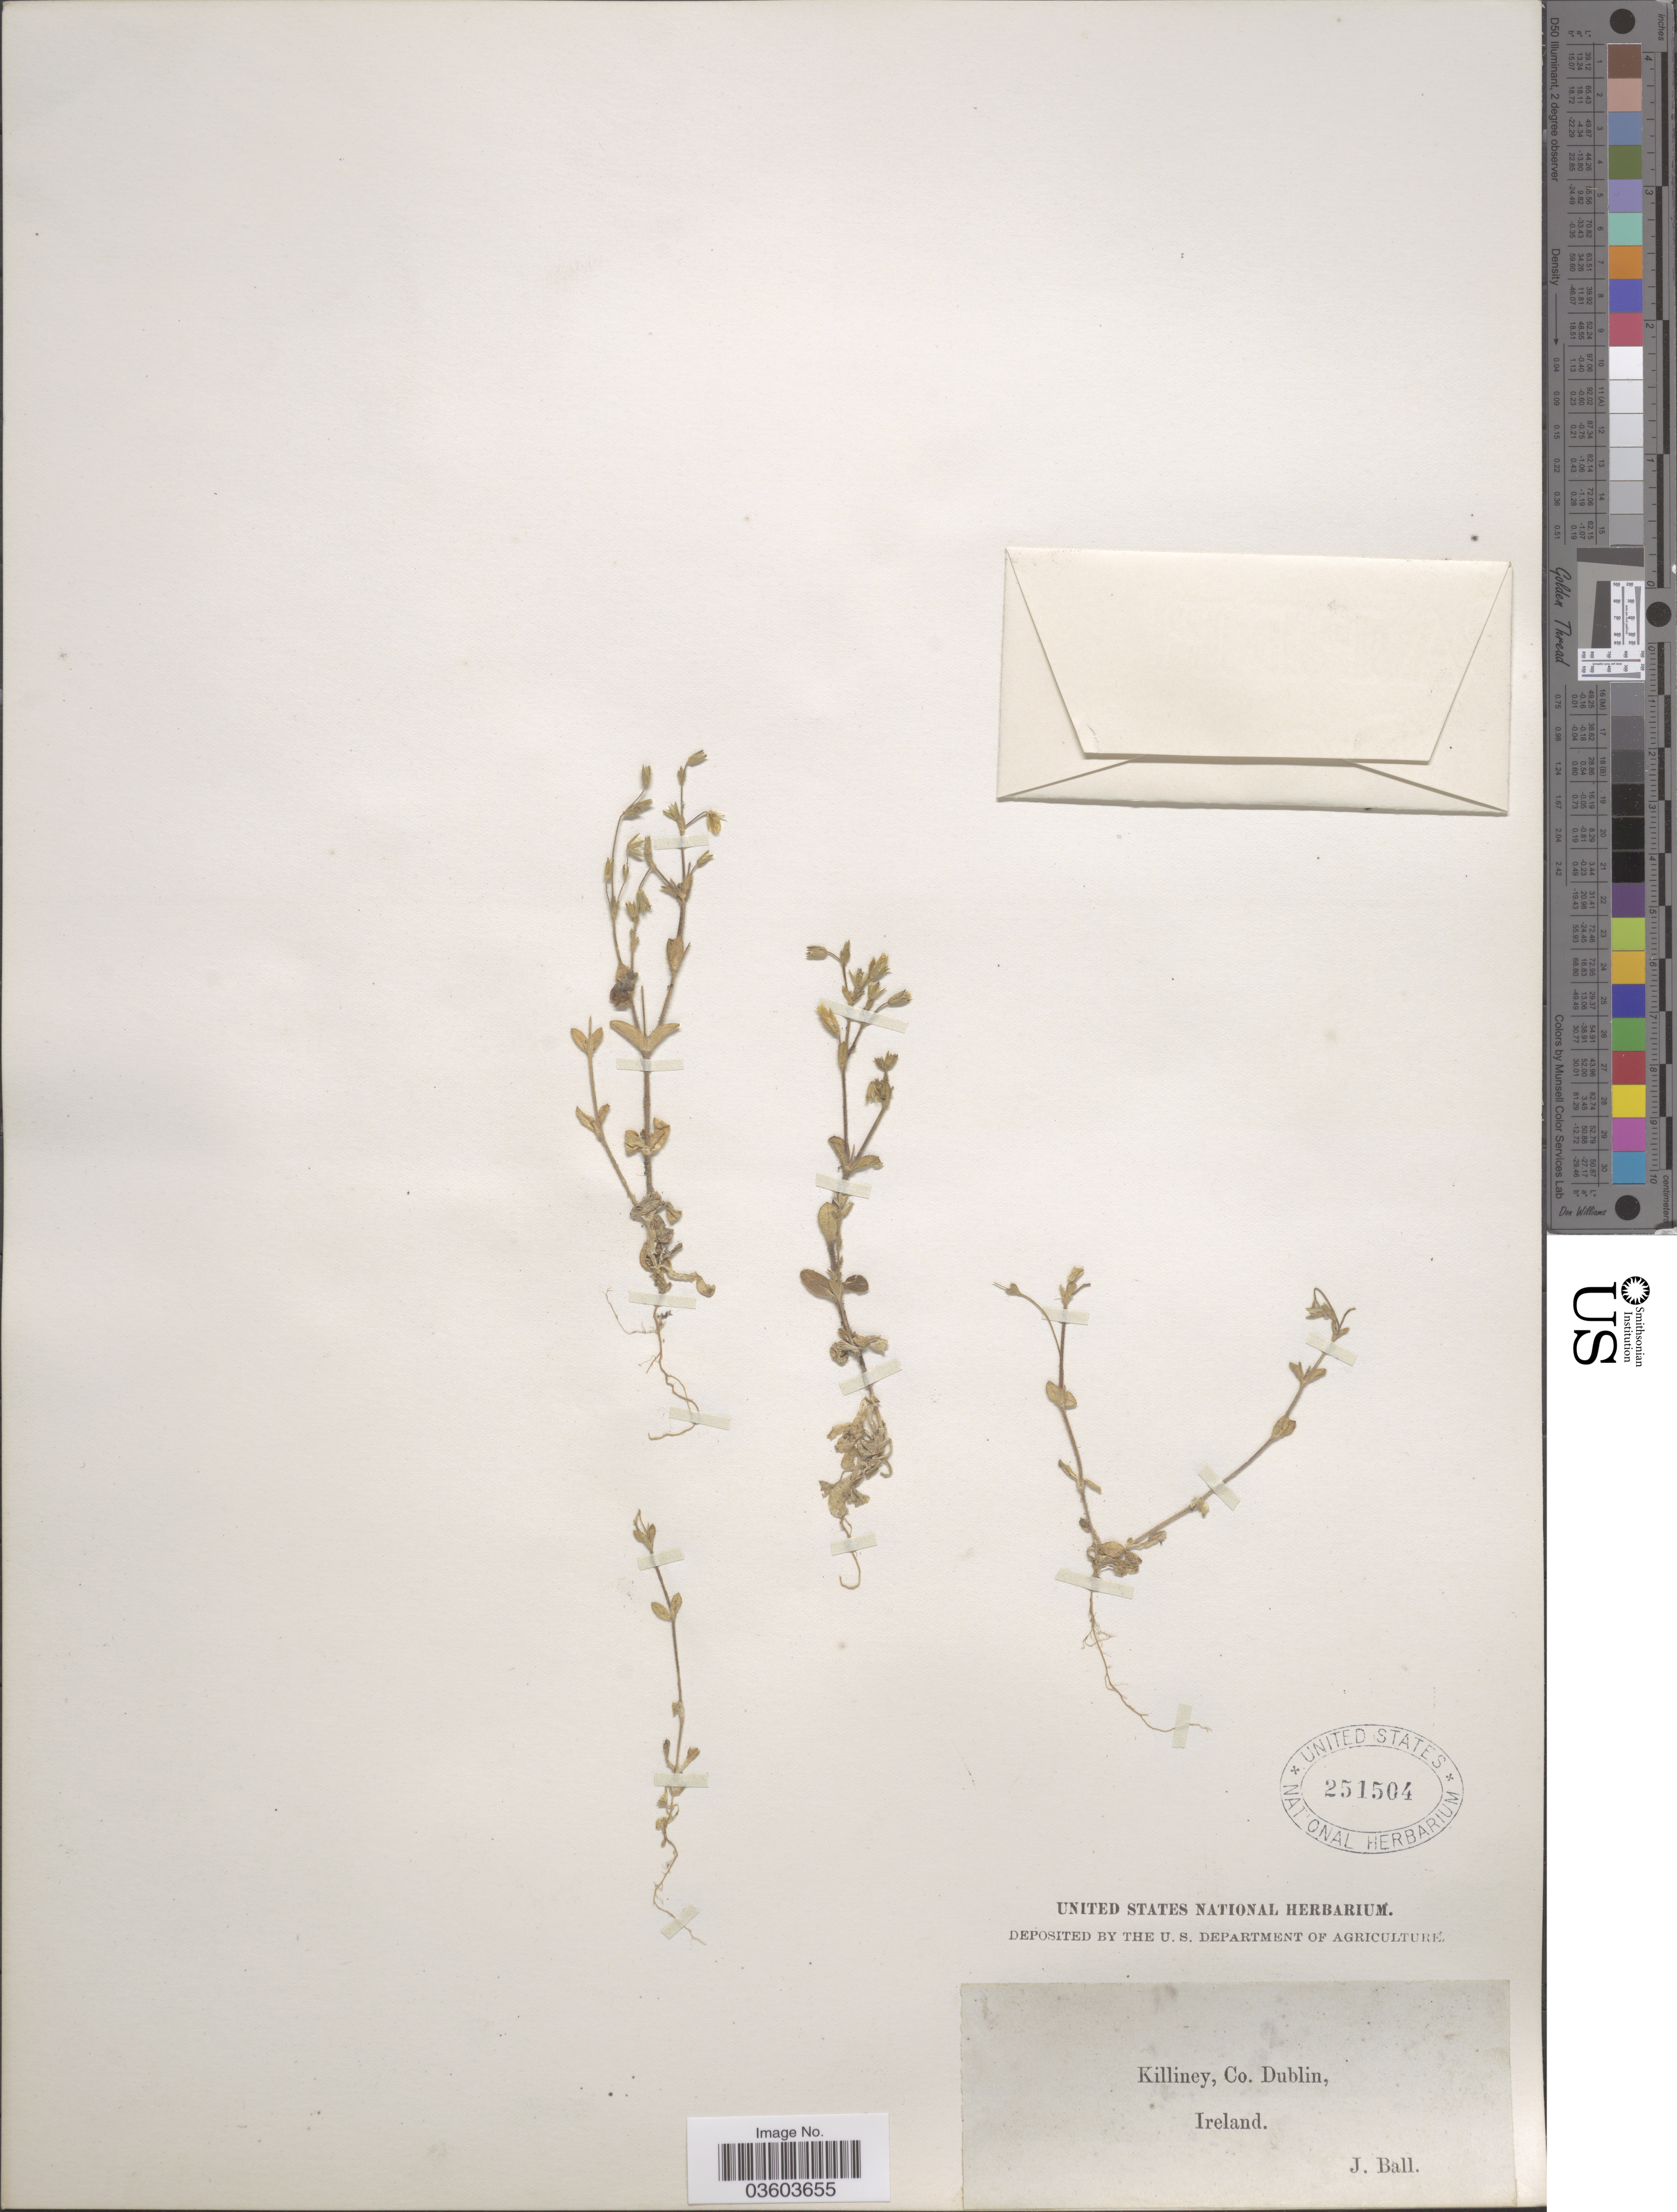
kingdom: Plantae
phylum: Tracheophyta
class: Magnoliopsida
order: Caryophyllales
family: Caryophyllaceae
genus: Cerastium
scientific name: Cerastium sp.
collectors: J. Ball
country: Ireland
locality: Killiney, Co. Dublin.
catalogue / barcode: US 251504